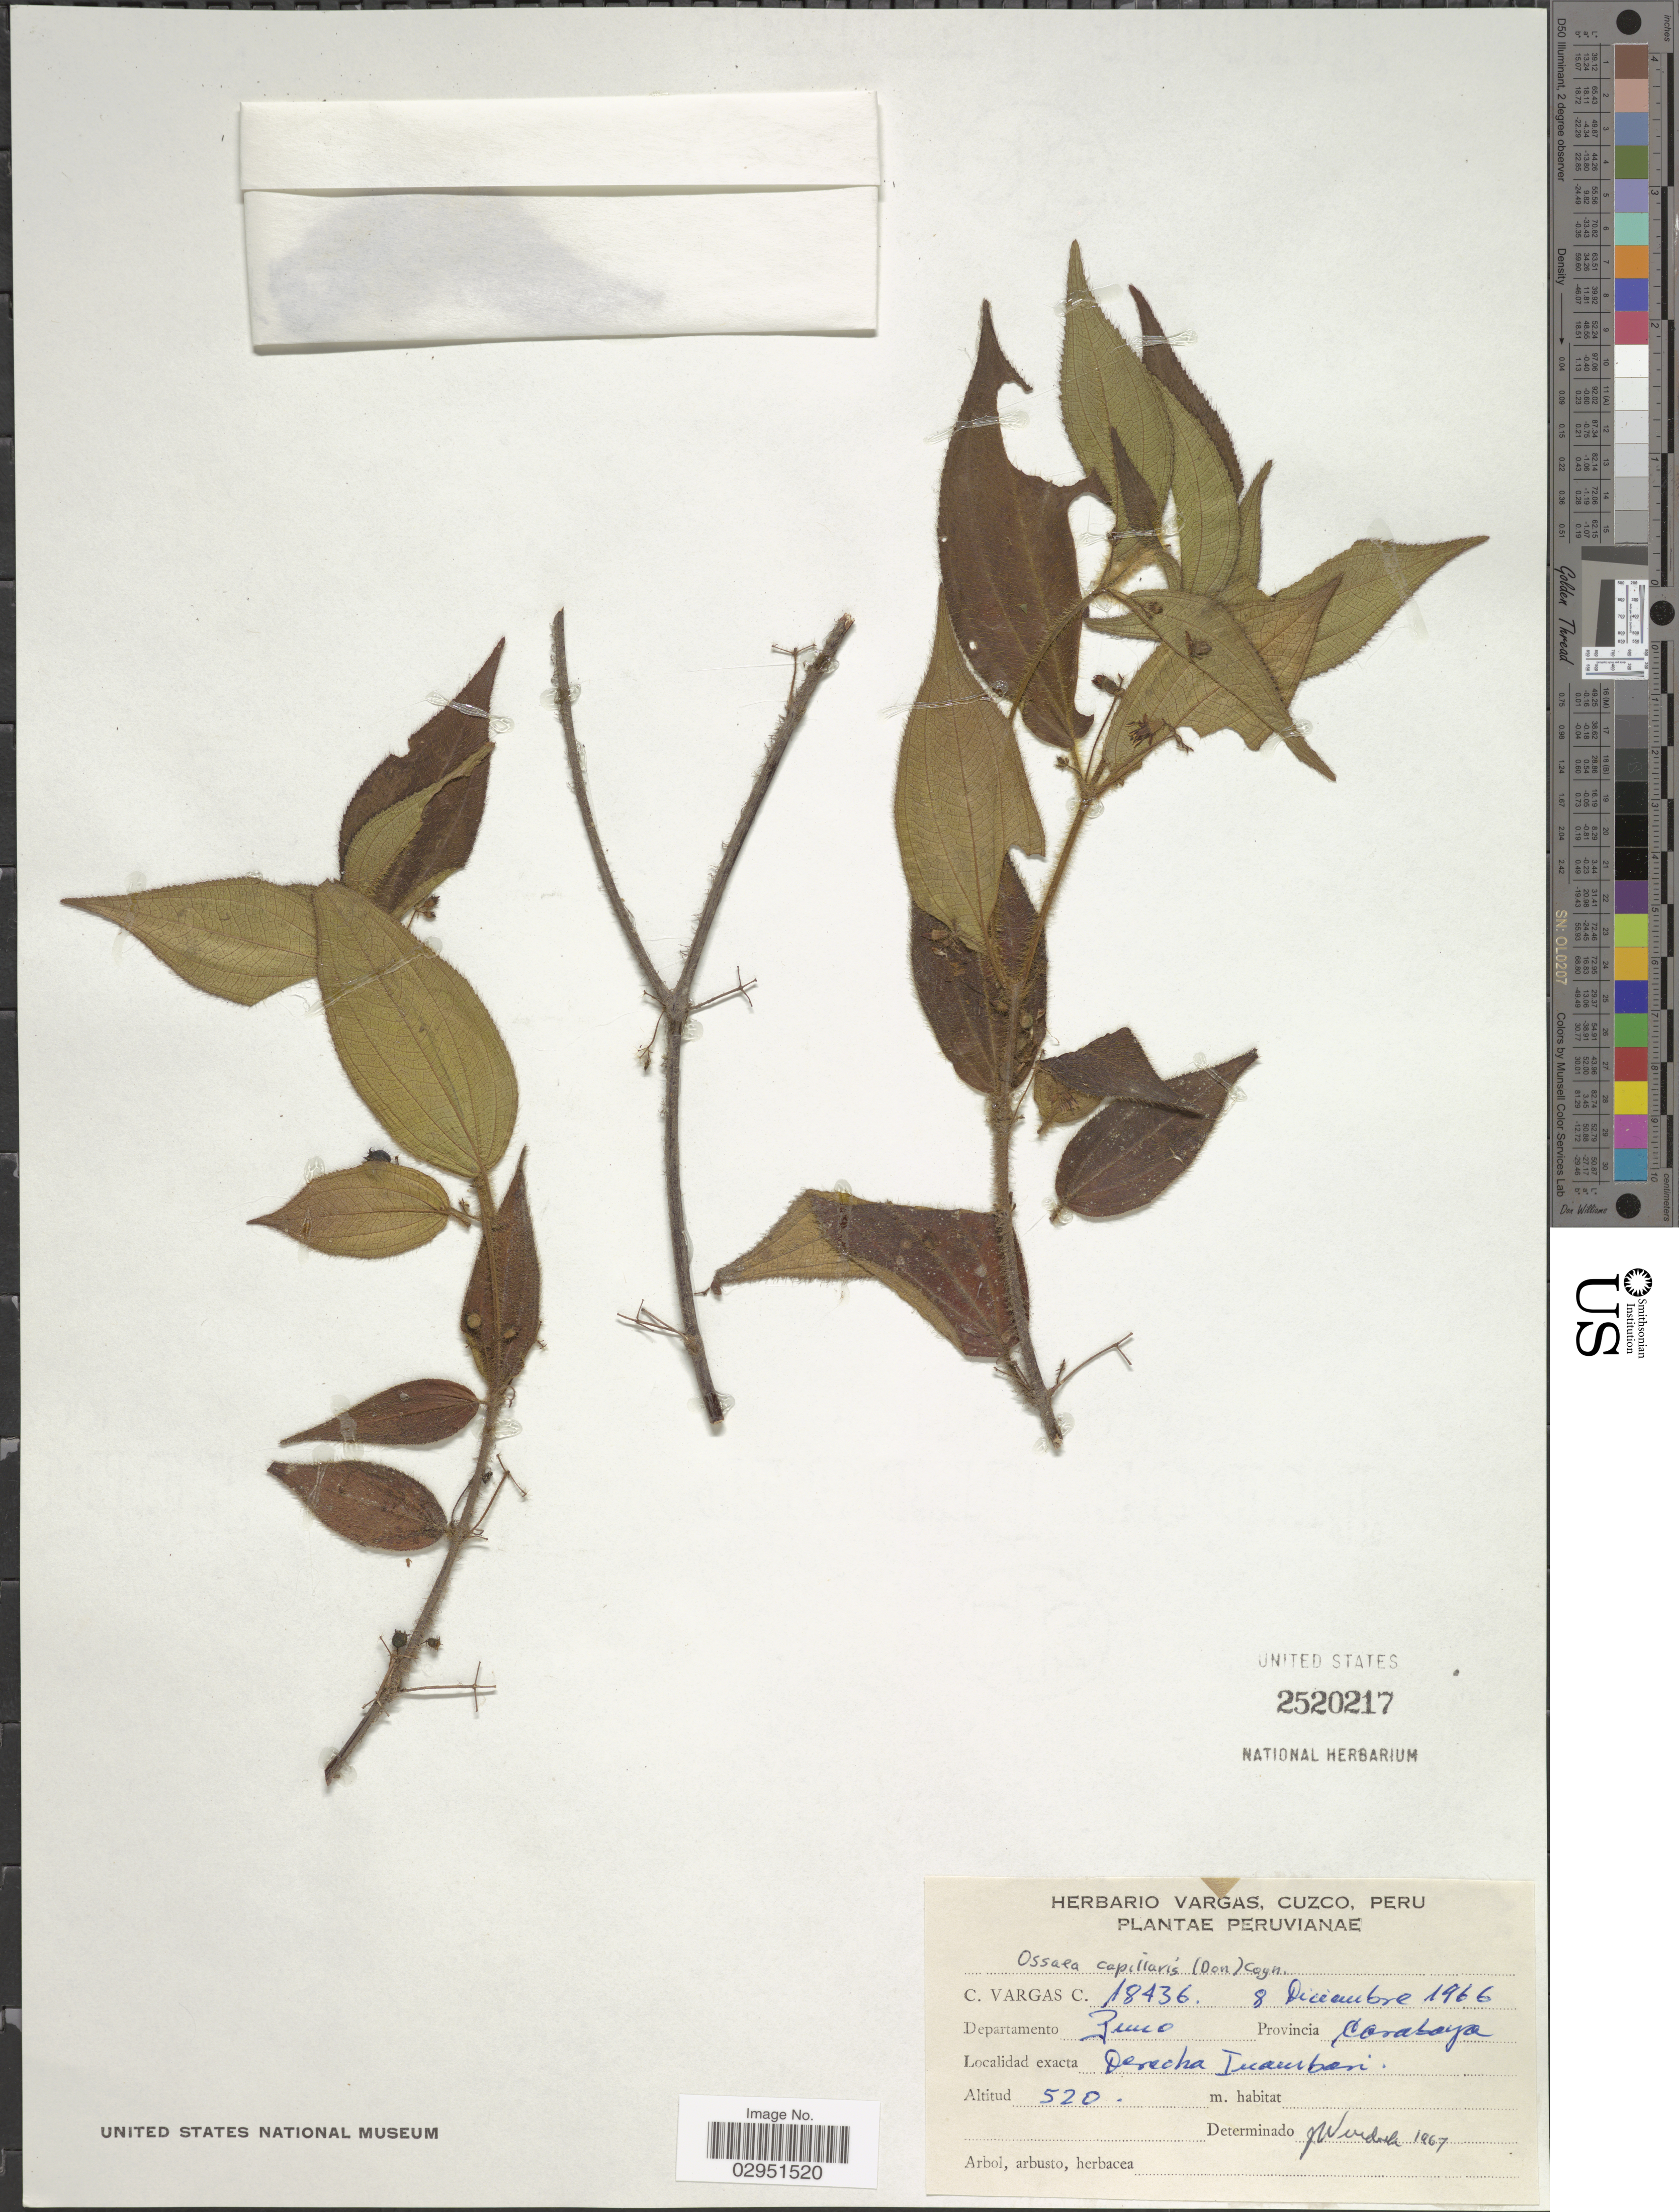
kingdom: Plantae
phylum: Tracheophyta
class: Magnoliopsida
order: Myrtales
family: Melastomataceae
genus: Ossaea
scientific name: Ossaea capillaris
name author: (D. Don) Cogn.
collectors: C. Vargas Calderón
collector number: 18436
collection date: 1966-12-08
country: Peru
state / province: Puno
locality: Departamento Puno. Provincia Carabaya. Derecha Inambari.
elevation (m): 520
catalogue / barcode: US 2520217